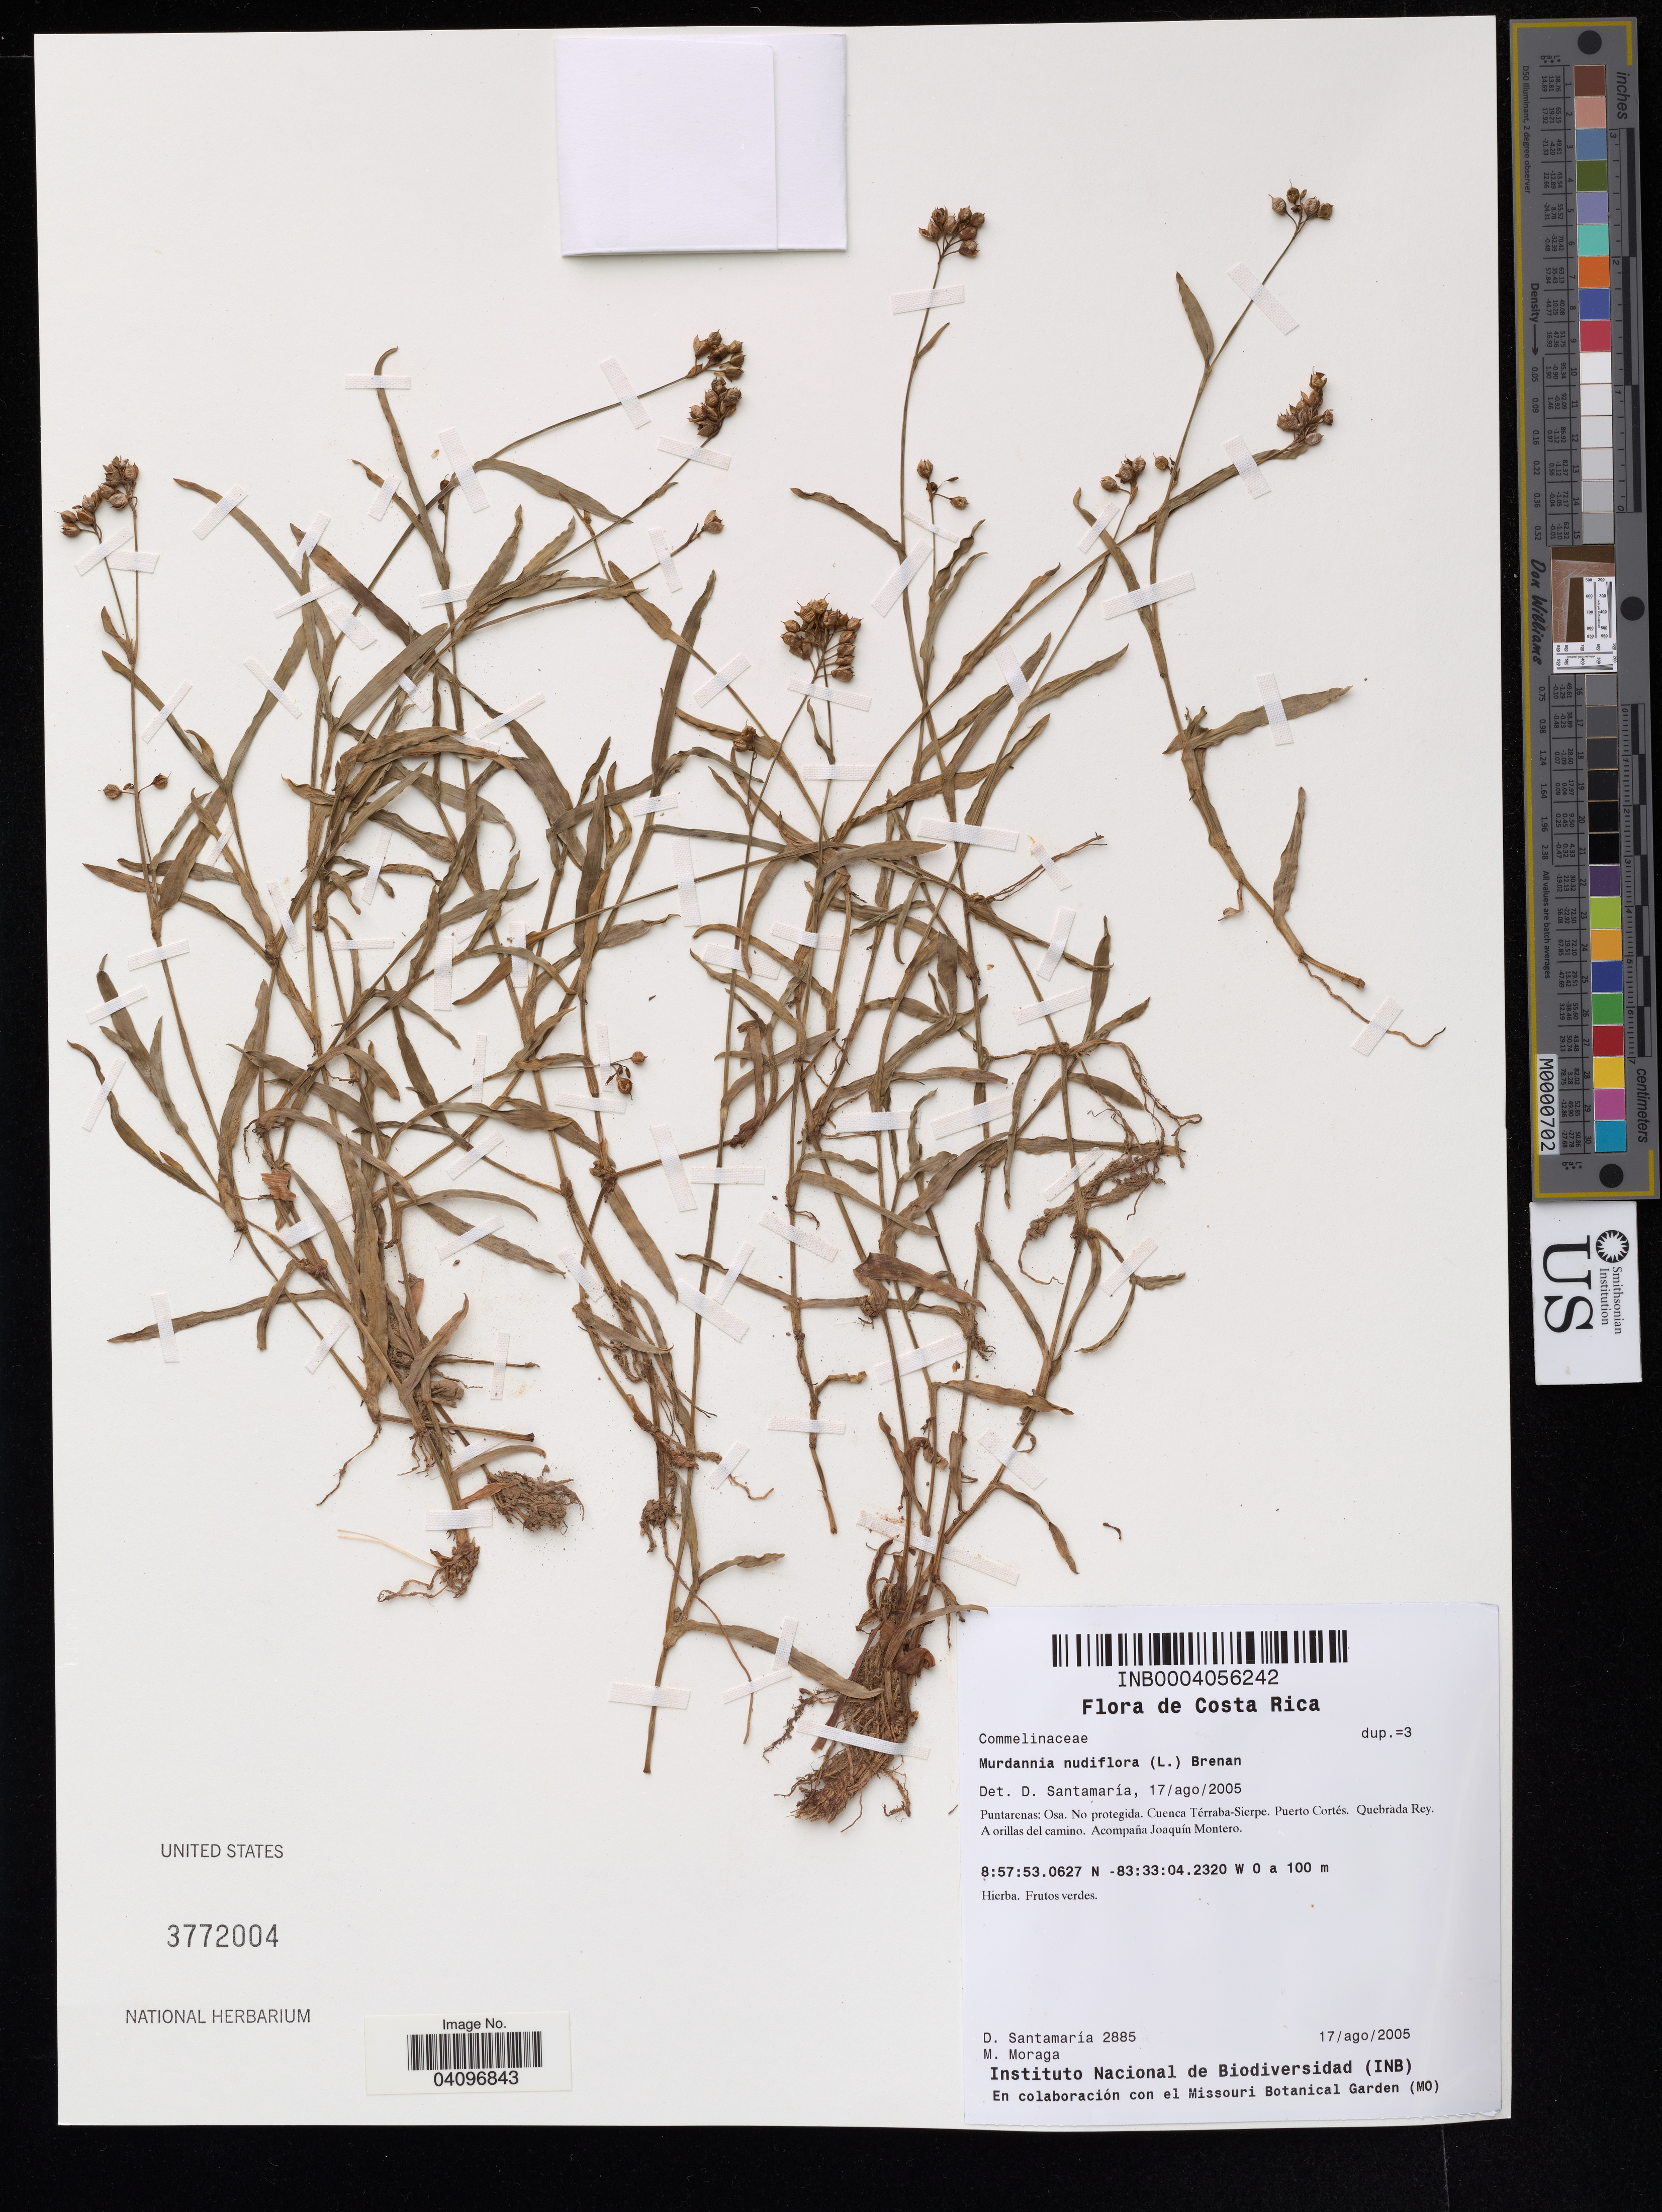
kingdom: Plantae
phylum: Tracheophyta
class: Liliopsida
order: Commelinales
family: Commelinaceae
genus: Murdannia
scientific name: Murdannia nudiflora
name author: (L.) Brenan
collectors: D. Santamaria & M. Moraga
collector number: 2885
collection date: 2005-08-17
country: Costa Rica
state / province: Puntarenas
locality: Osa. No protegida. Cuenca Térraba-Sierpe. Puerto Cortés. Quebrada Rey. A orillas del camino. Acompaña Joaquín Montero.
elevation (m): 100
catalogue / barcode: US 3772004